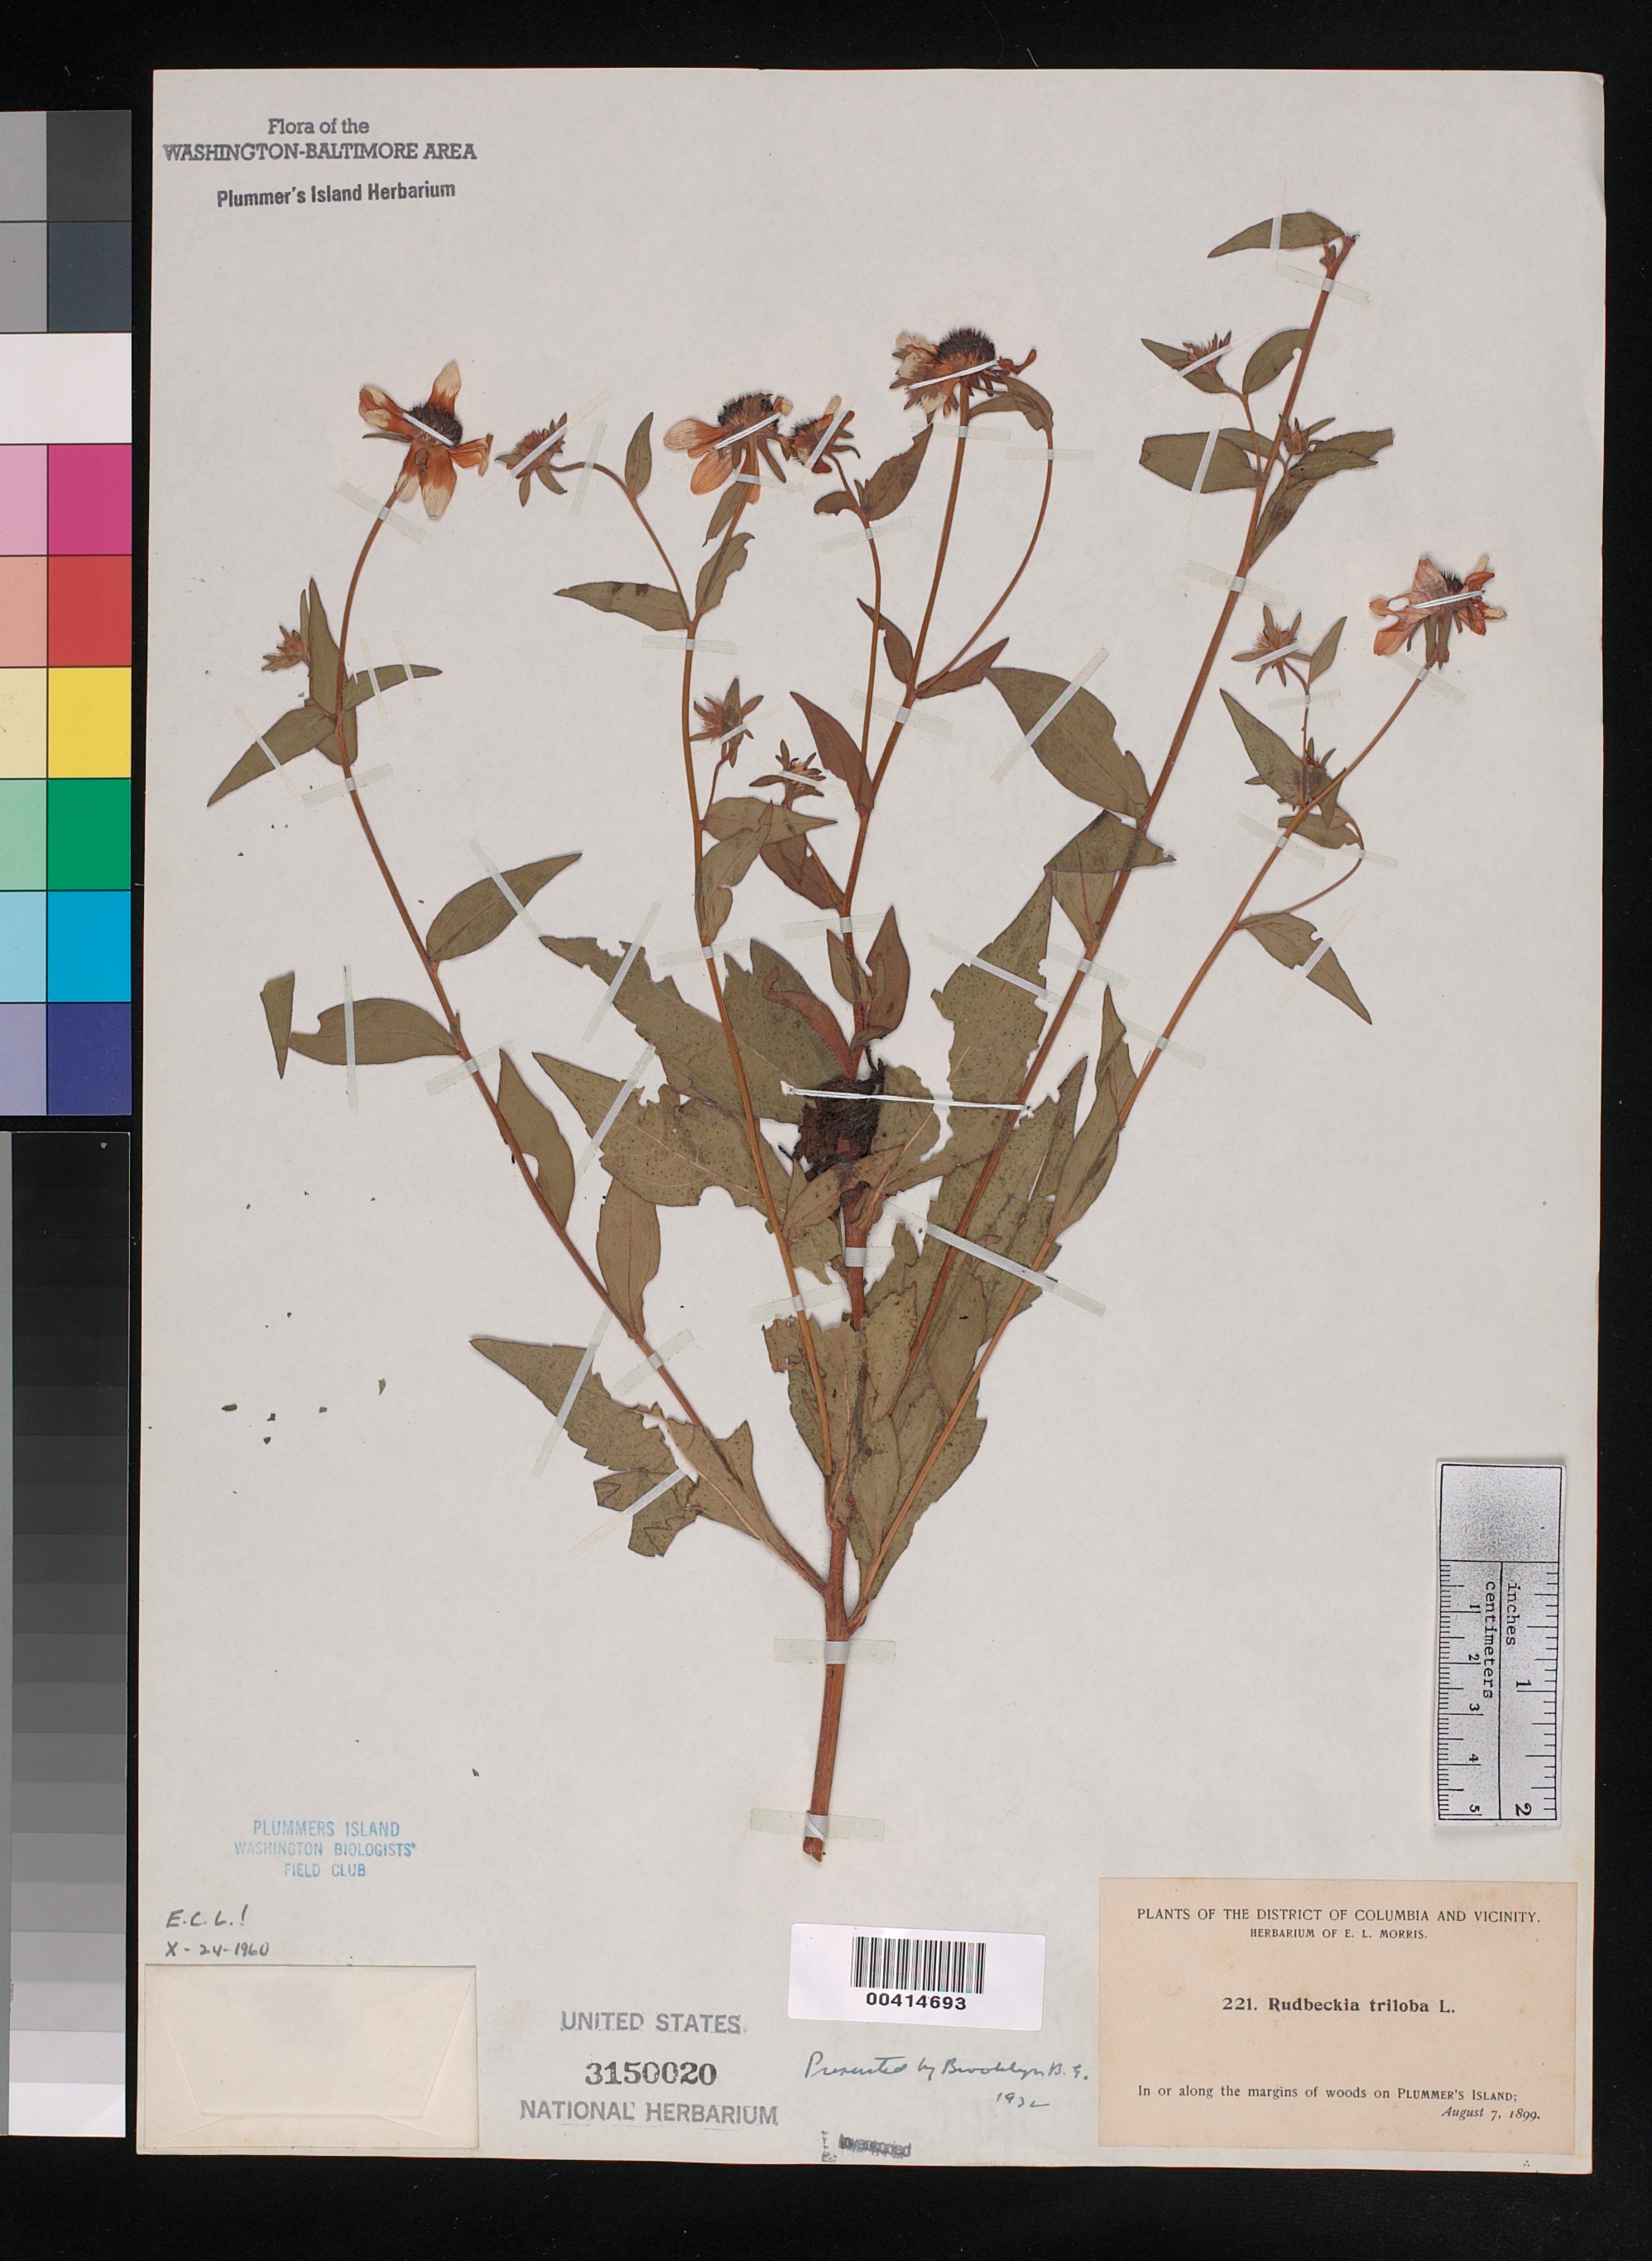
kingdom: Plantae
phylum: Tracheophyta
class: Magnoliopsida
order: Asterales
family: Asteraceae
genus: Rudbeckia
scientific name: Rudbeckia triloba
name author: L.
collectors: E. L. Morris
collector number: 221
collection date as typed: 07 Aug 1899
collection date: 1899-08-07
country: United States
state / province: Maryland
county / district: Montgomery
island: Plummers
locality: Plummer's Island, C. & O. Canal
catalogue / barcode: US 3150020